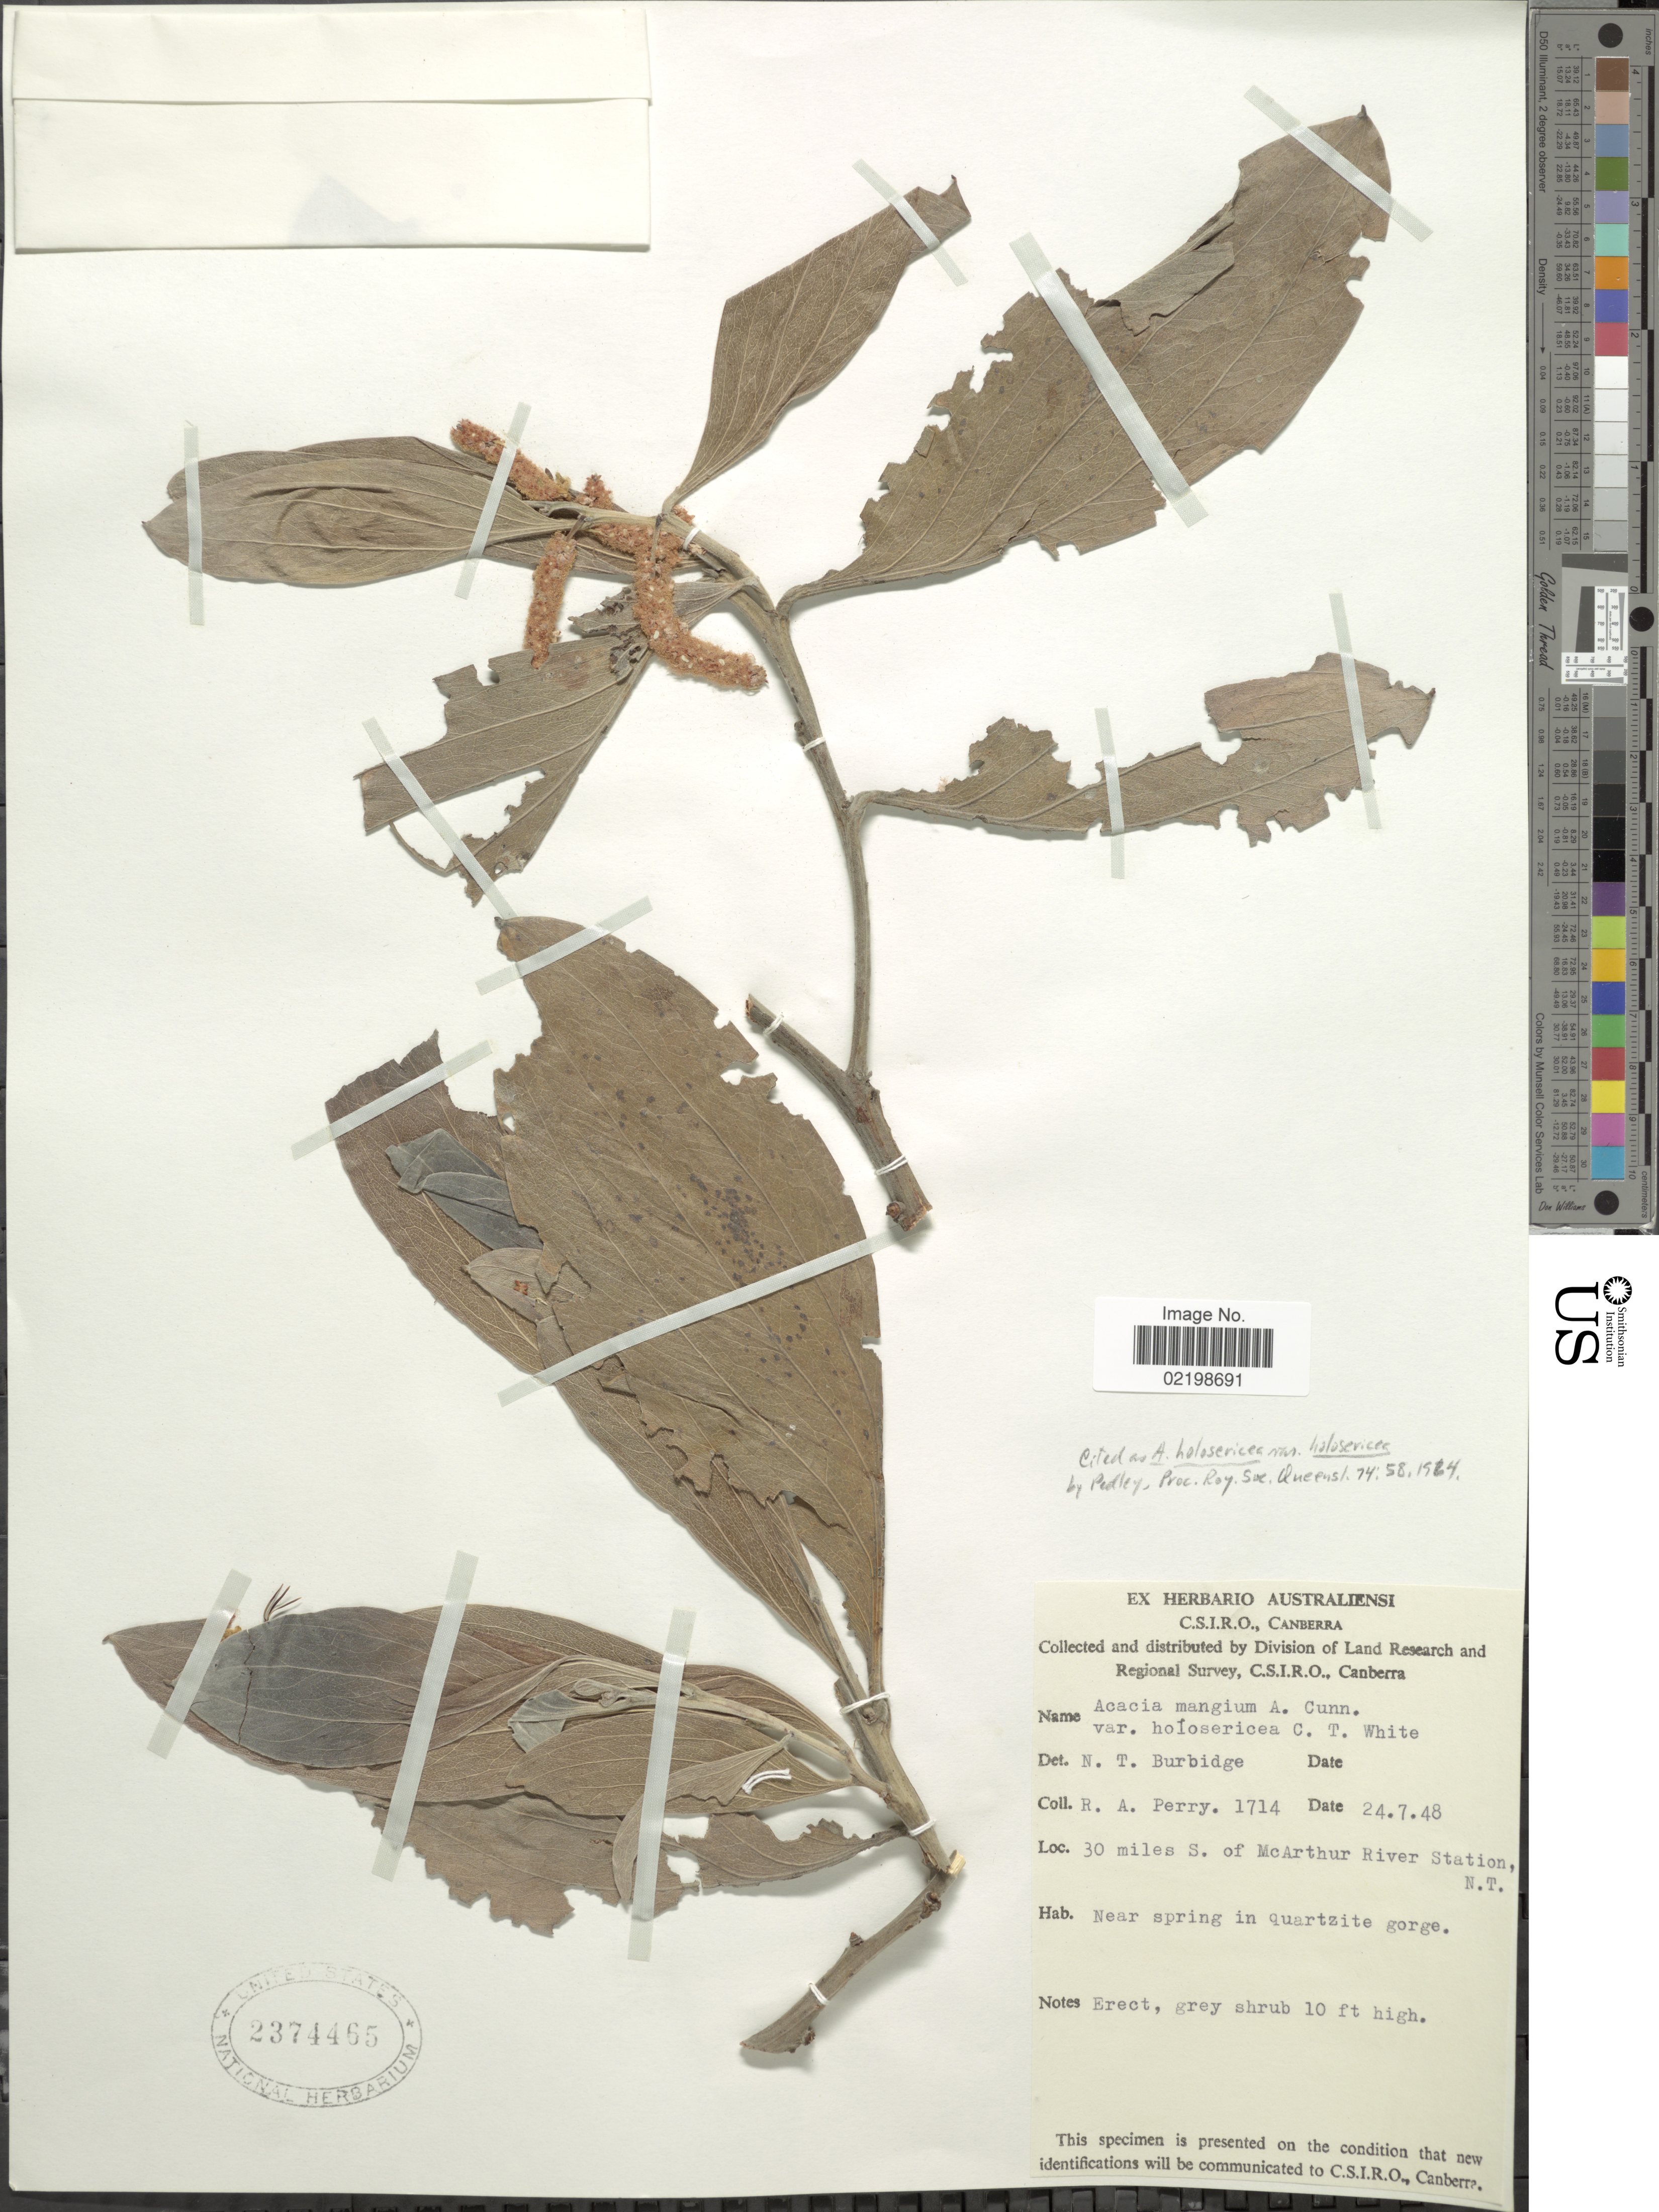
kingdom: Plantae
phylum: Tracheophyta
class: Magnoliopsida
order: Fabales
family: Fabaceae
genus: Acacia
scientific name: Acacia holosericea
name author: A. Cunn. ex Don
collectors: Perry, R. A.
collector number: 1714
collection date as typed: Transcribed d/m/y: 24/7/48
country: Australia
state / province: Northern Territory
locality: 30 miles S. of McArthur River Station, N.T.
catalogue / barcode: US 2374465